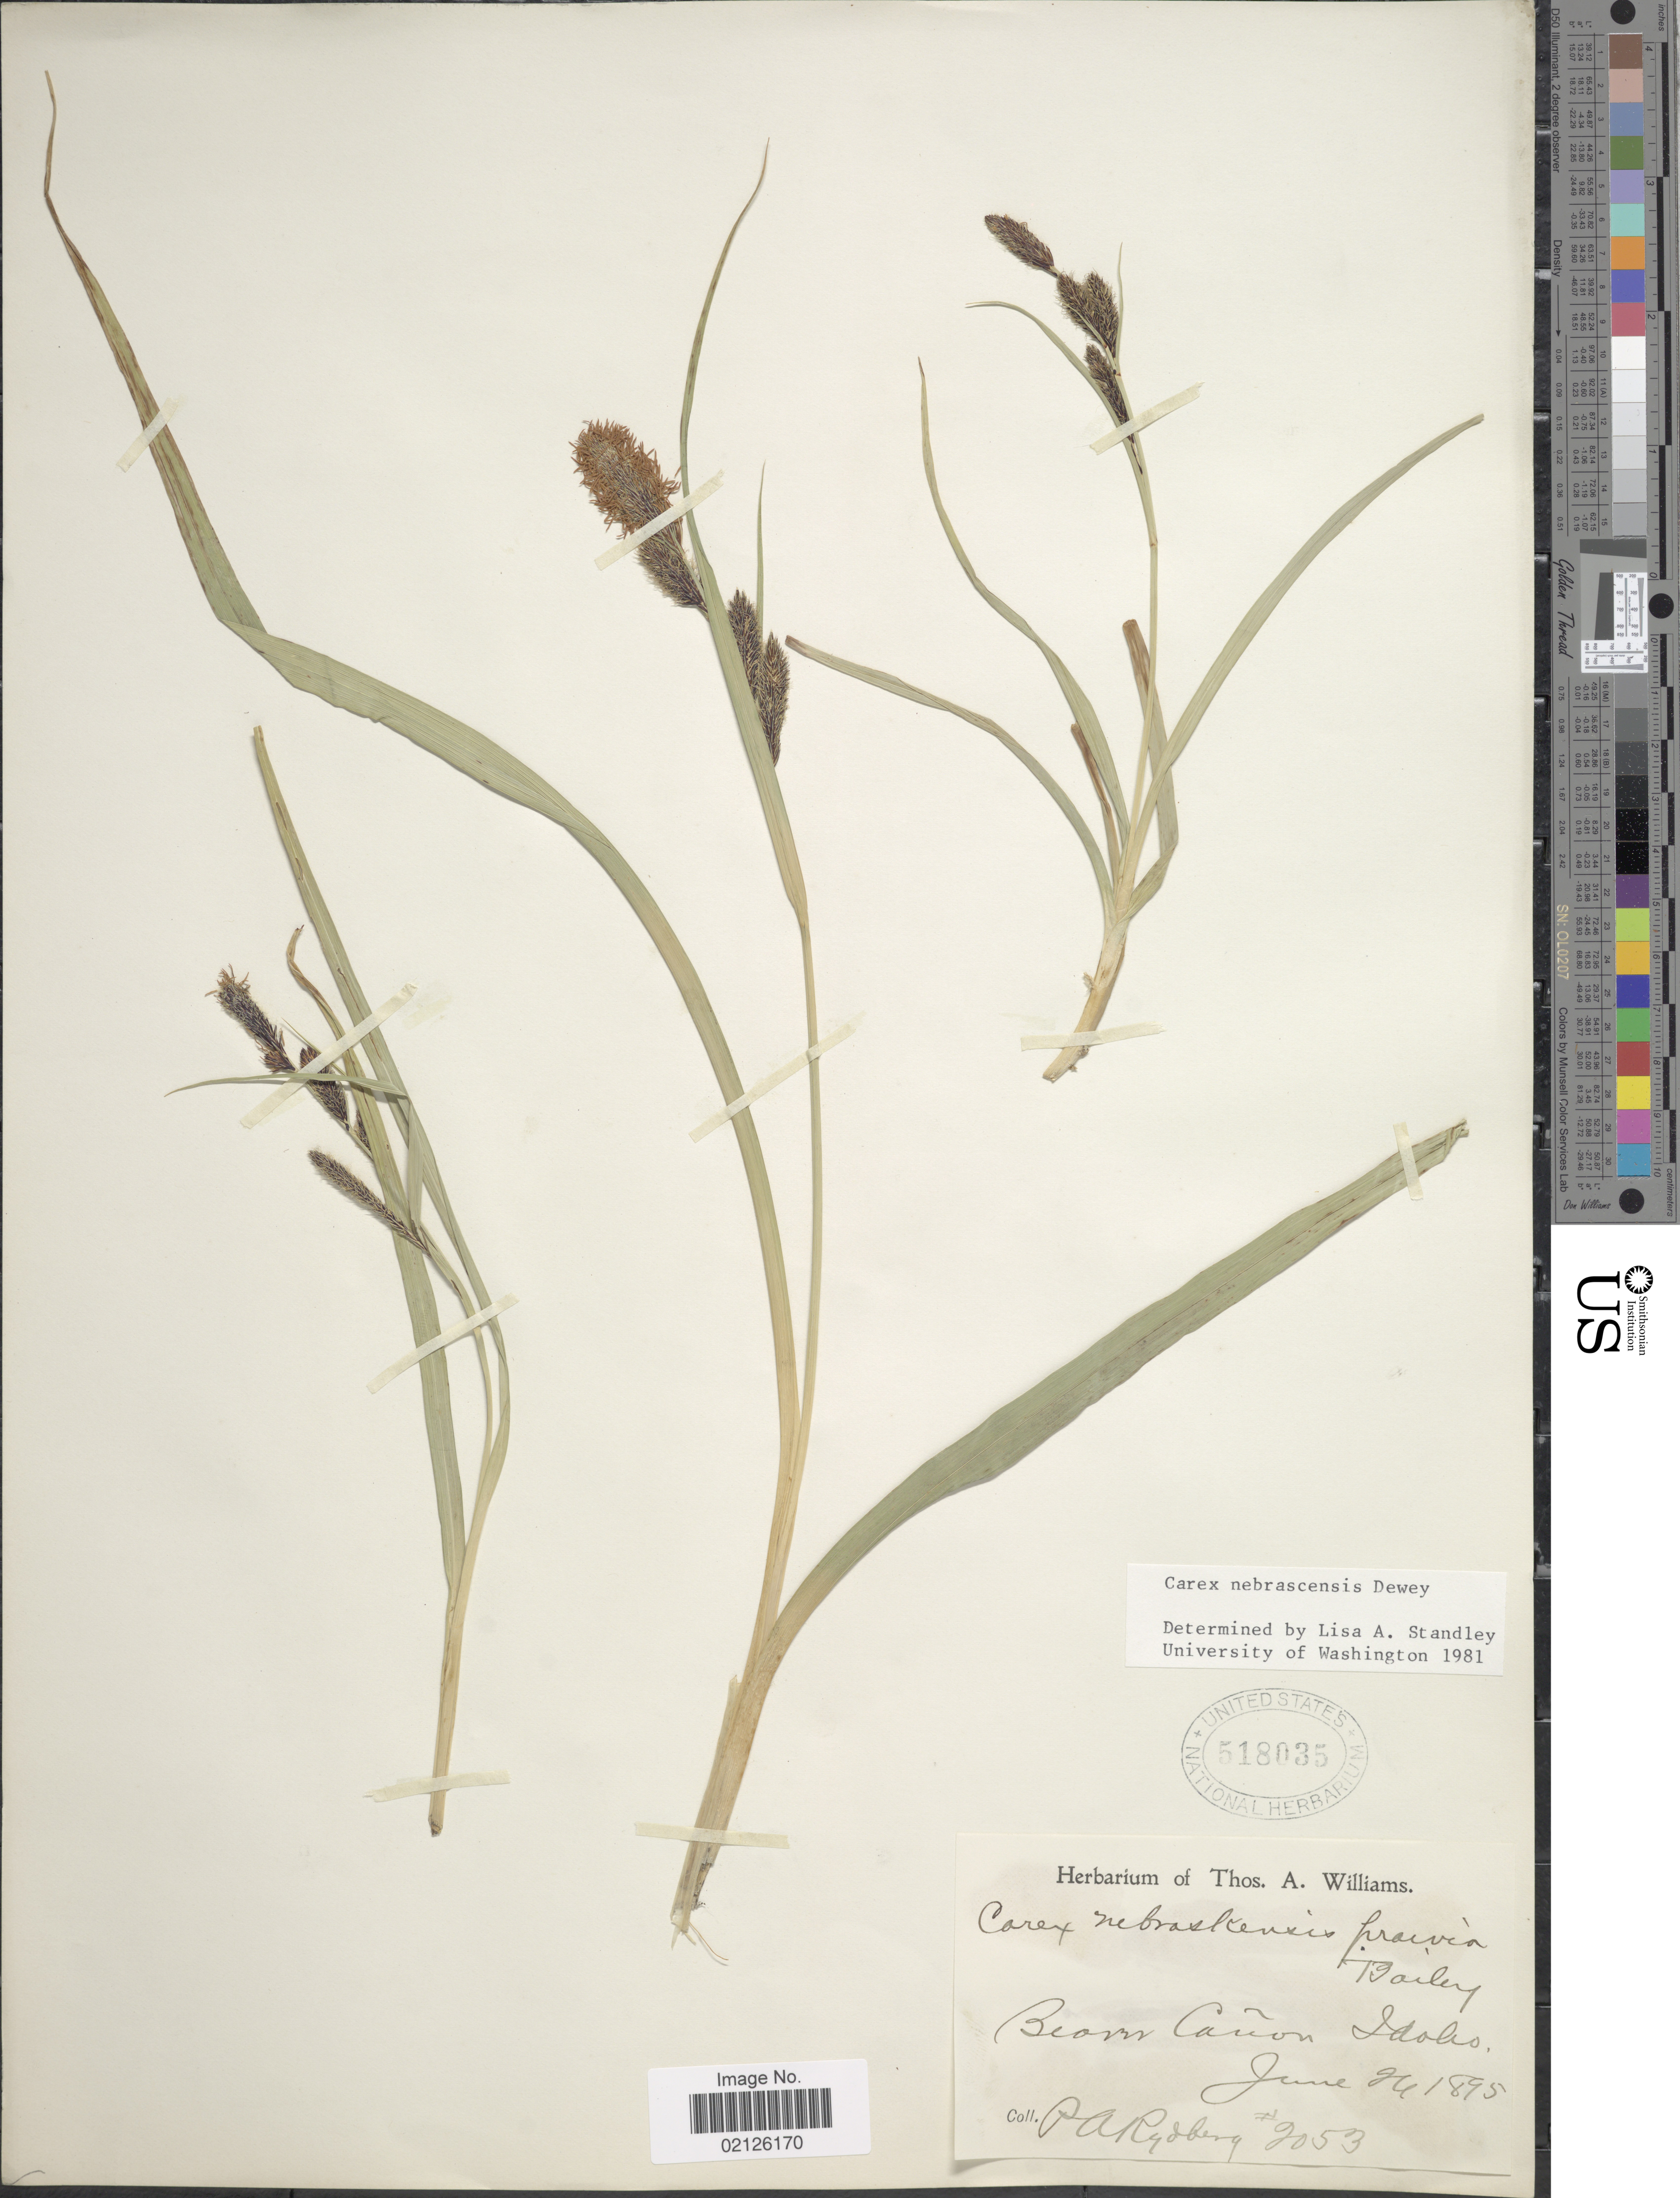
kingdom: Plantae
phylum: Tracheophyta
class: Liliopsida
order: Poales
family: Cyperaceae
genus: Carex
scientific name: Carex nebrascensis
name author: Dewey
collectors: P. A. Rydberg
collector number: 2053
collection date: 1895-06-24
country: United States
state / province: Idaho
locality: Beaver Cañon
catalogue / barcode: US 518035